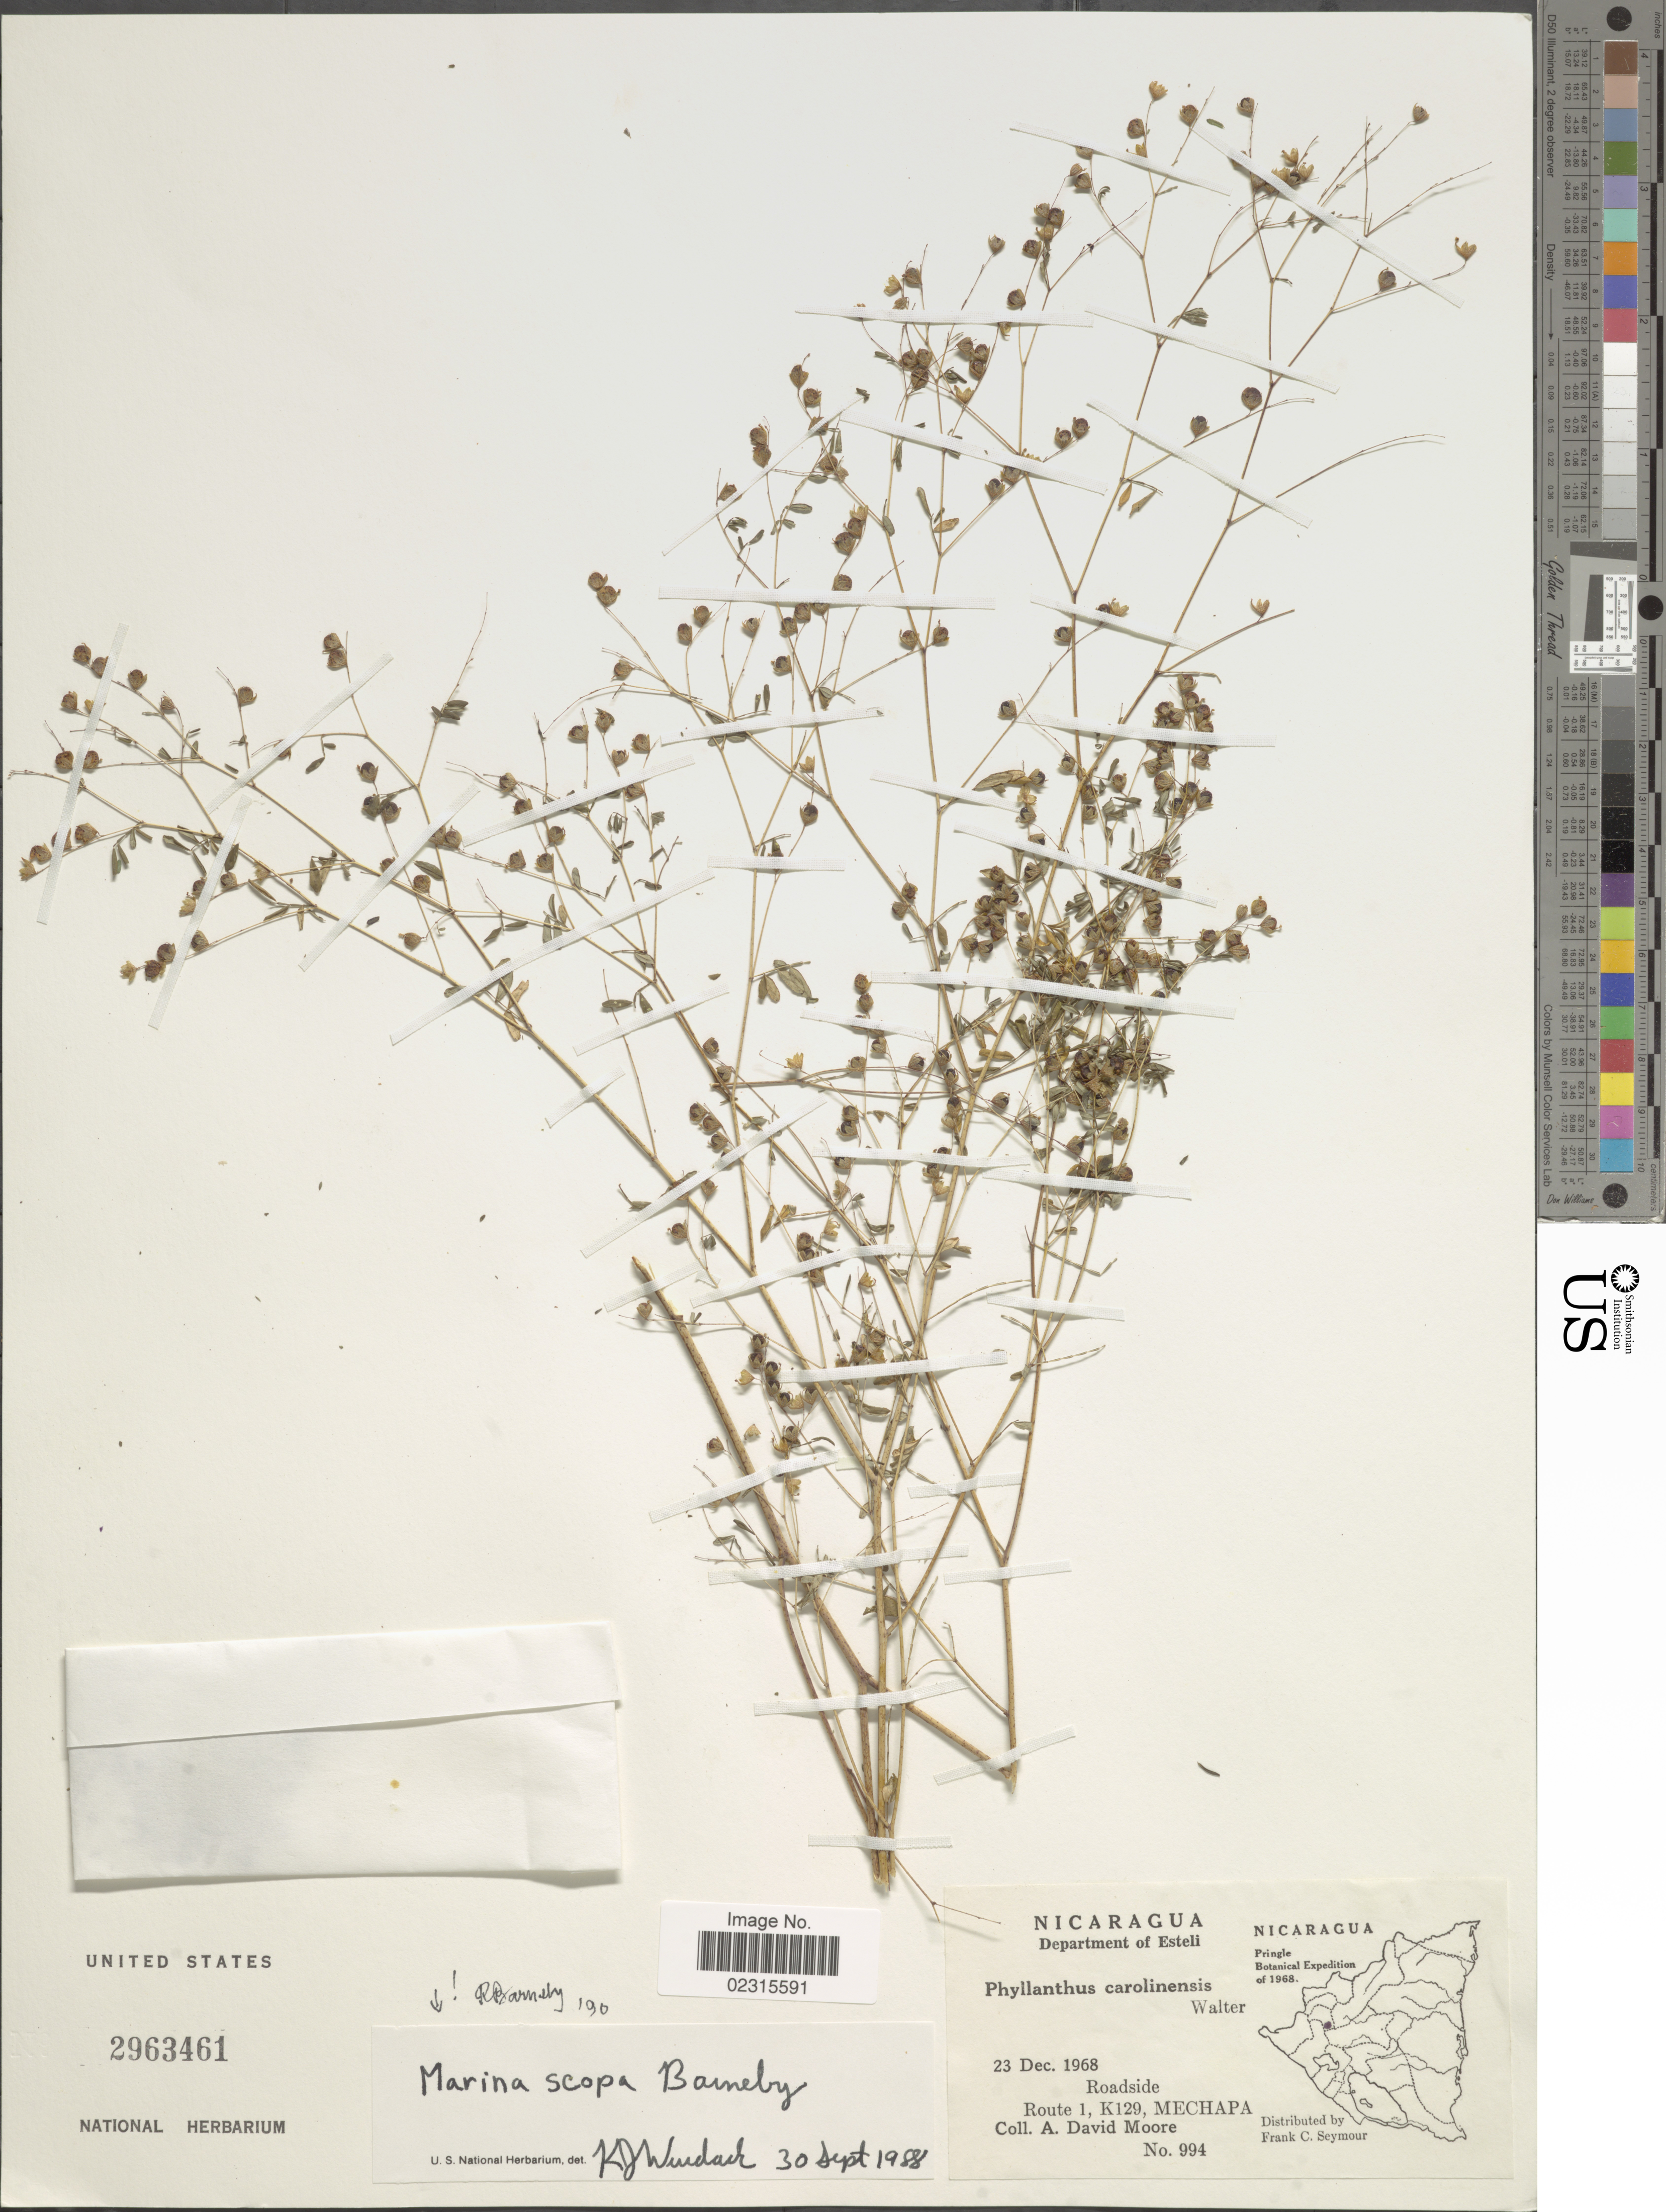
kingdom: Plantae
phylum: Tracheophyta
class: Magnoliopsida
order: Fabales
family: Fabaceae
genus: Marina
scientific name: Marina scopa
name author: Barneby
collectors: A. Moore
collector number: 994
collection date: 1968-12-23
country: Nicaragua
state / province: Esteli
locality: Department of Esteli, Roadside, Route 1, K129. Mechapa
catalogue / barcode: US 2963461